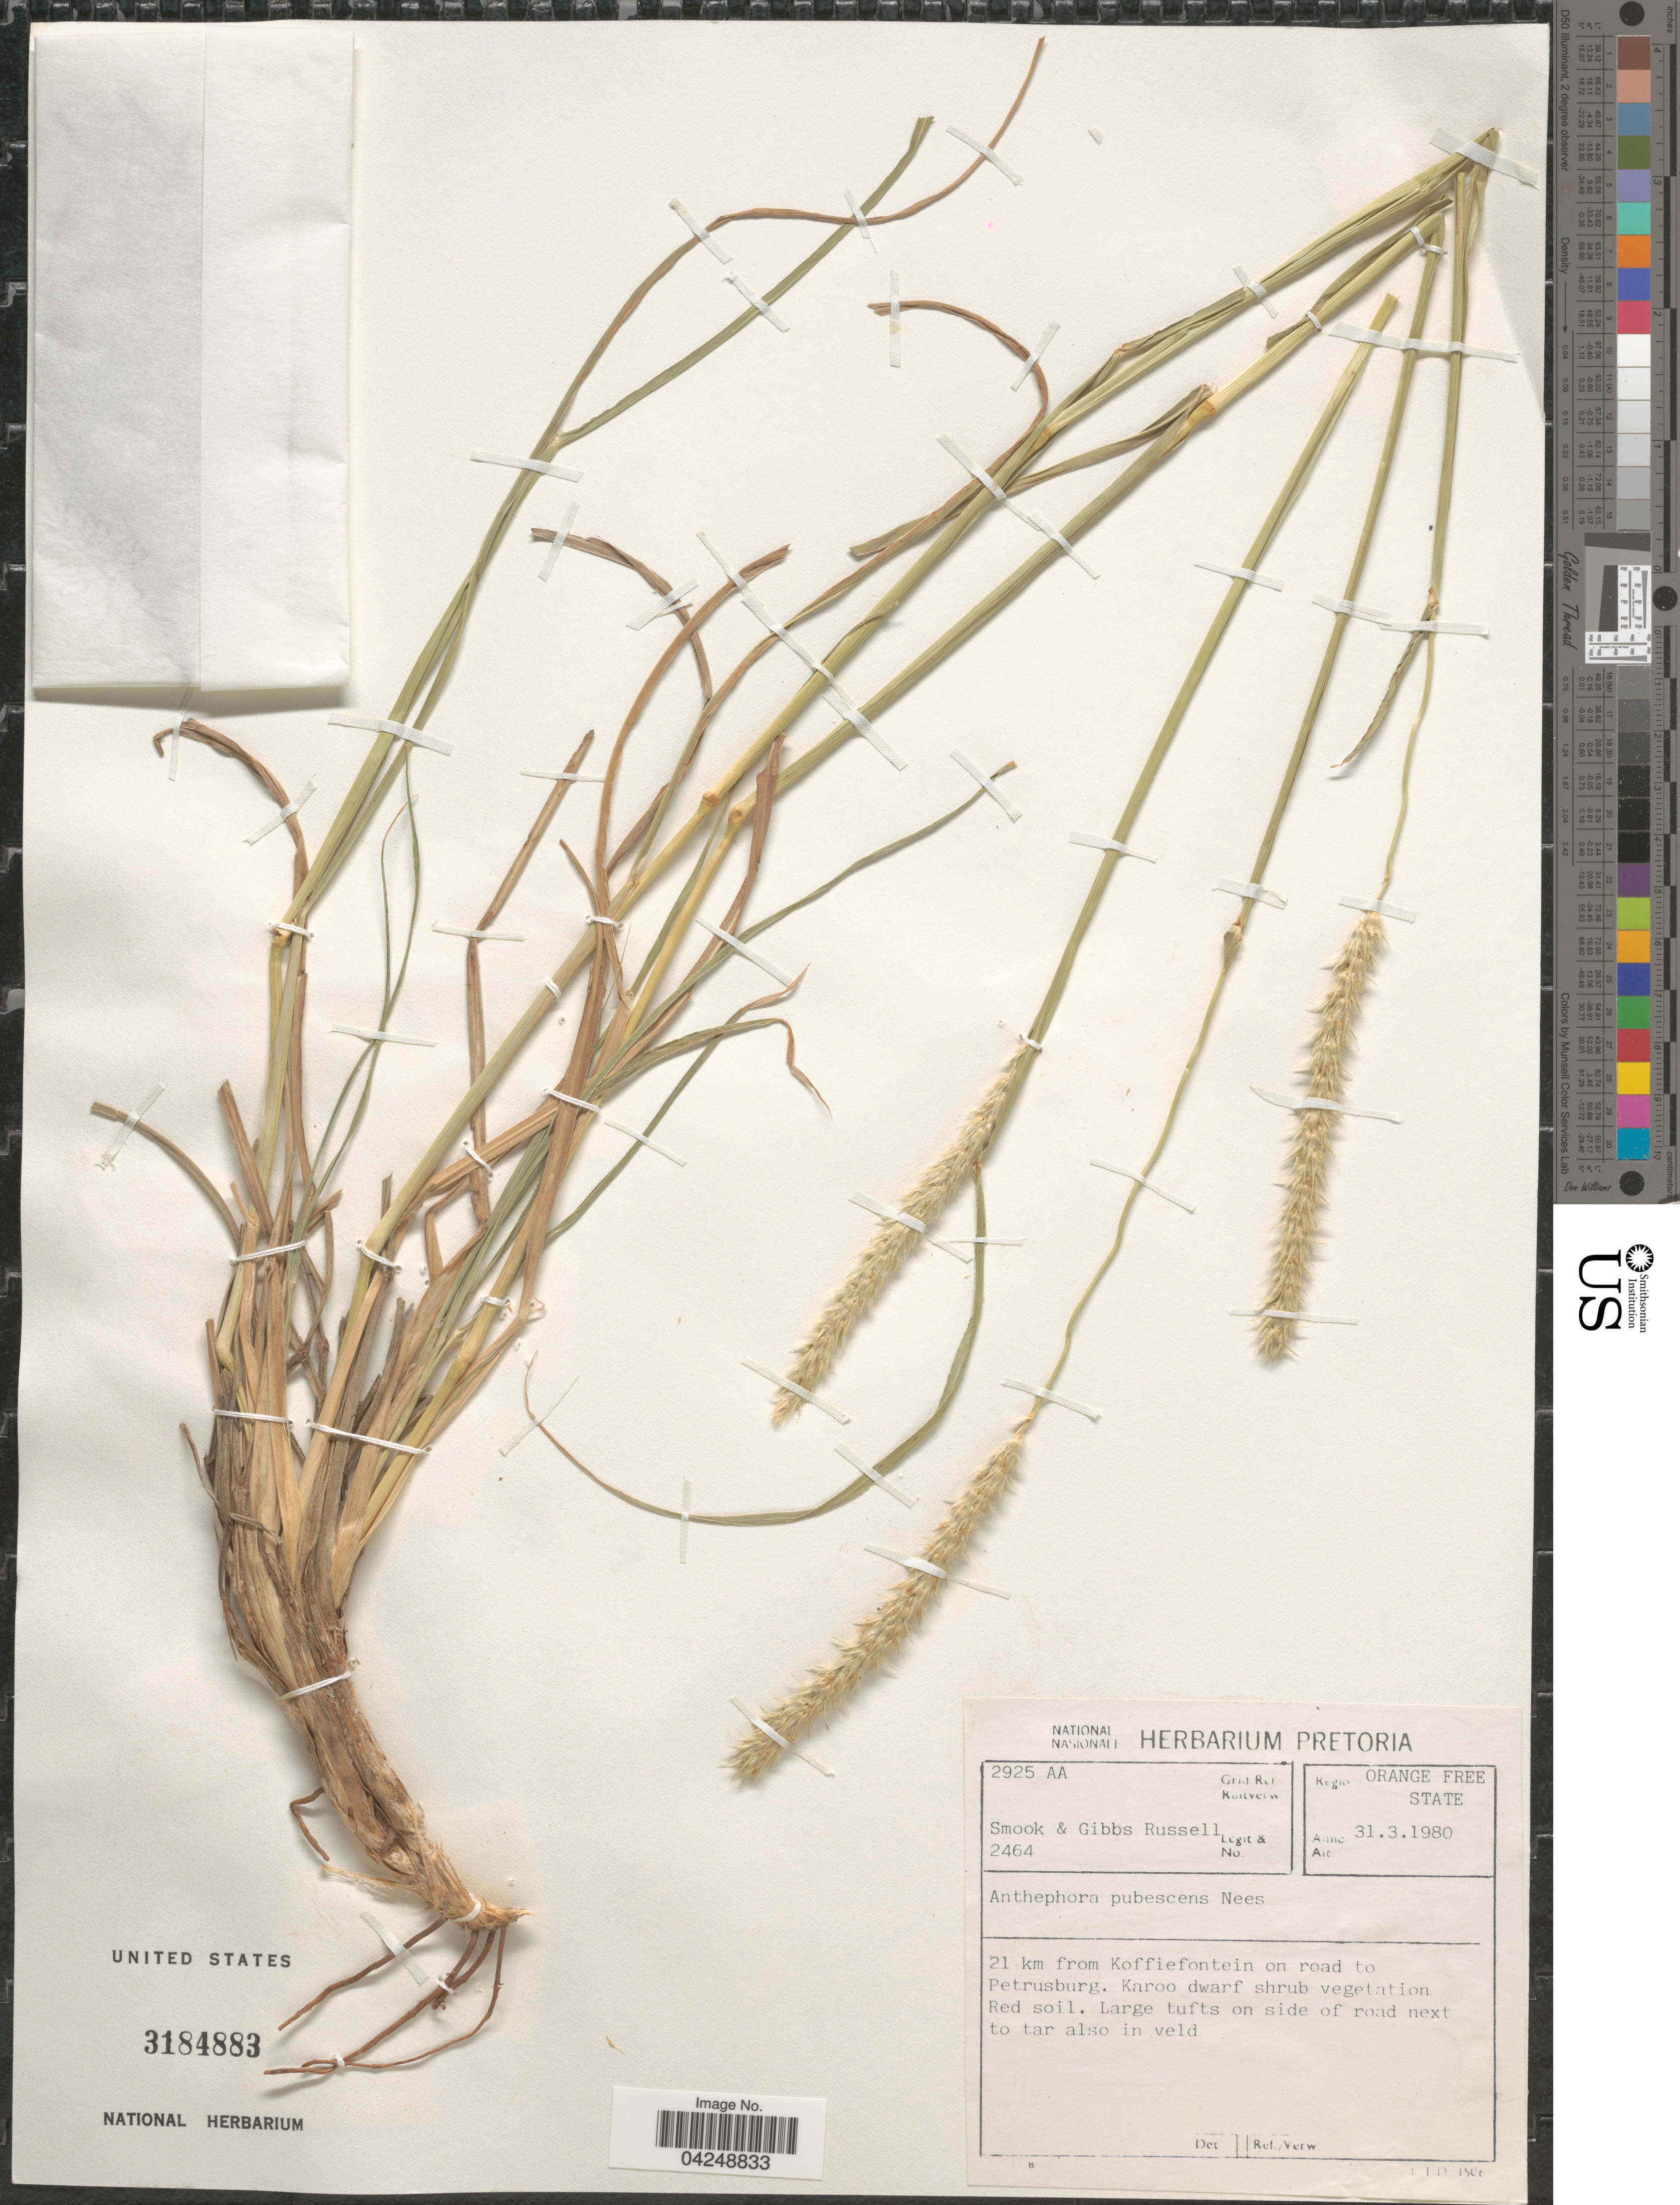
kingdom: Plantae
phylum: Tracheophyta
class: Liliopsida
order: Poales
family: Poaceae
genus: Anthephora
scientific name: Anthephora pubescens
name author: Nees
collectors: Smook & Gibbs-Russell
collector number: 2464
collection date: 1980-03-31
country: South Africa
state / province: Free State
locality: Grid Ref./Ruitverw. 2925 AA. Regio Orange Free State. 21 km from Koffiefontein on road to Petrusburg. Karoo dwarf shrub vegetation Red soil. Large tufts on side of road next to tar also in veld.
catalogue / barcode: US 3184883